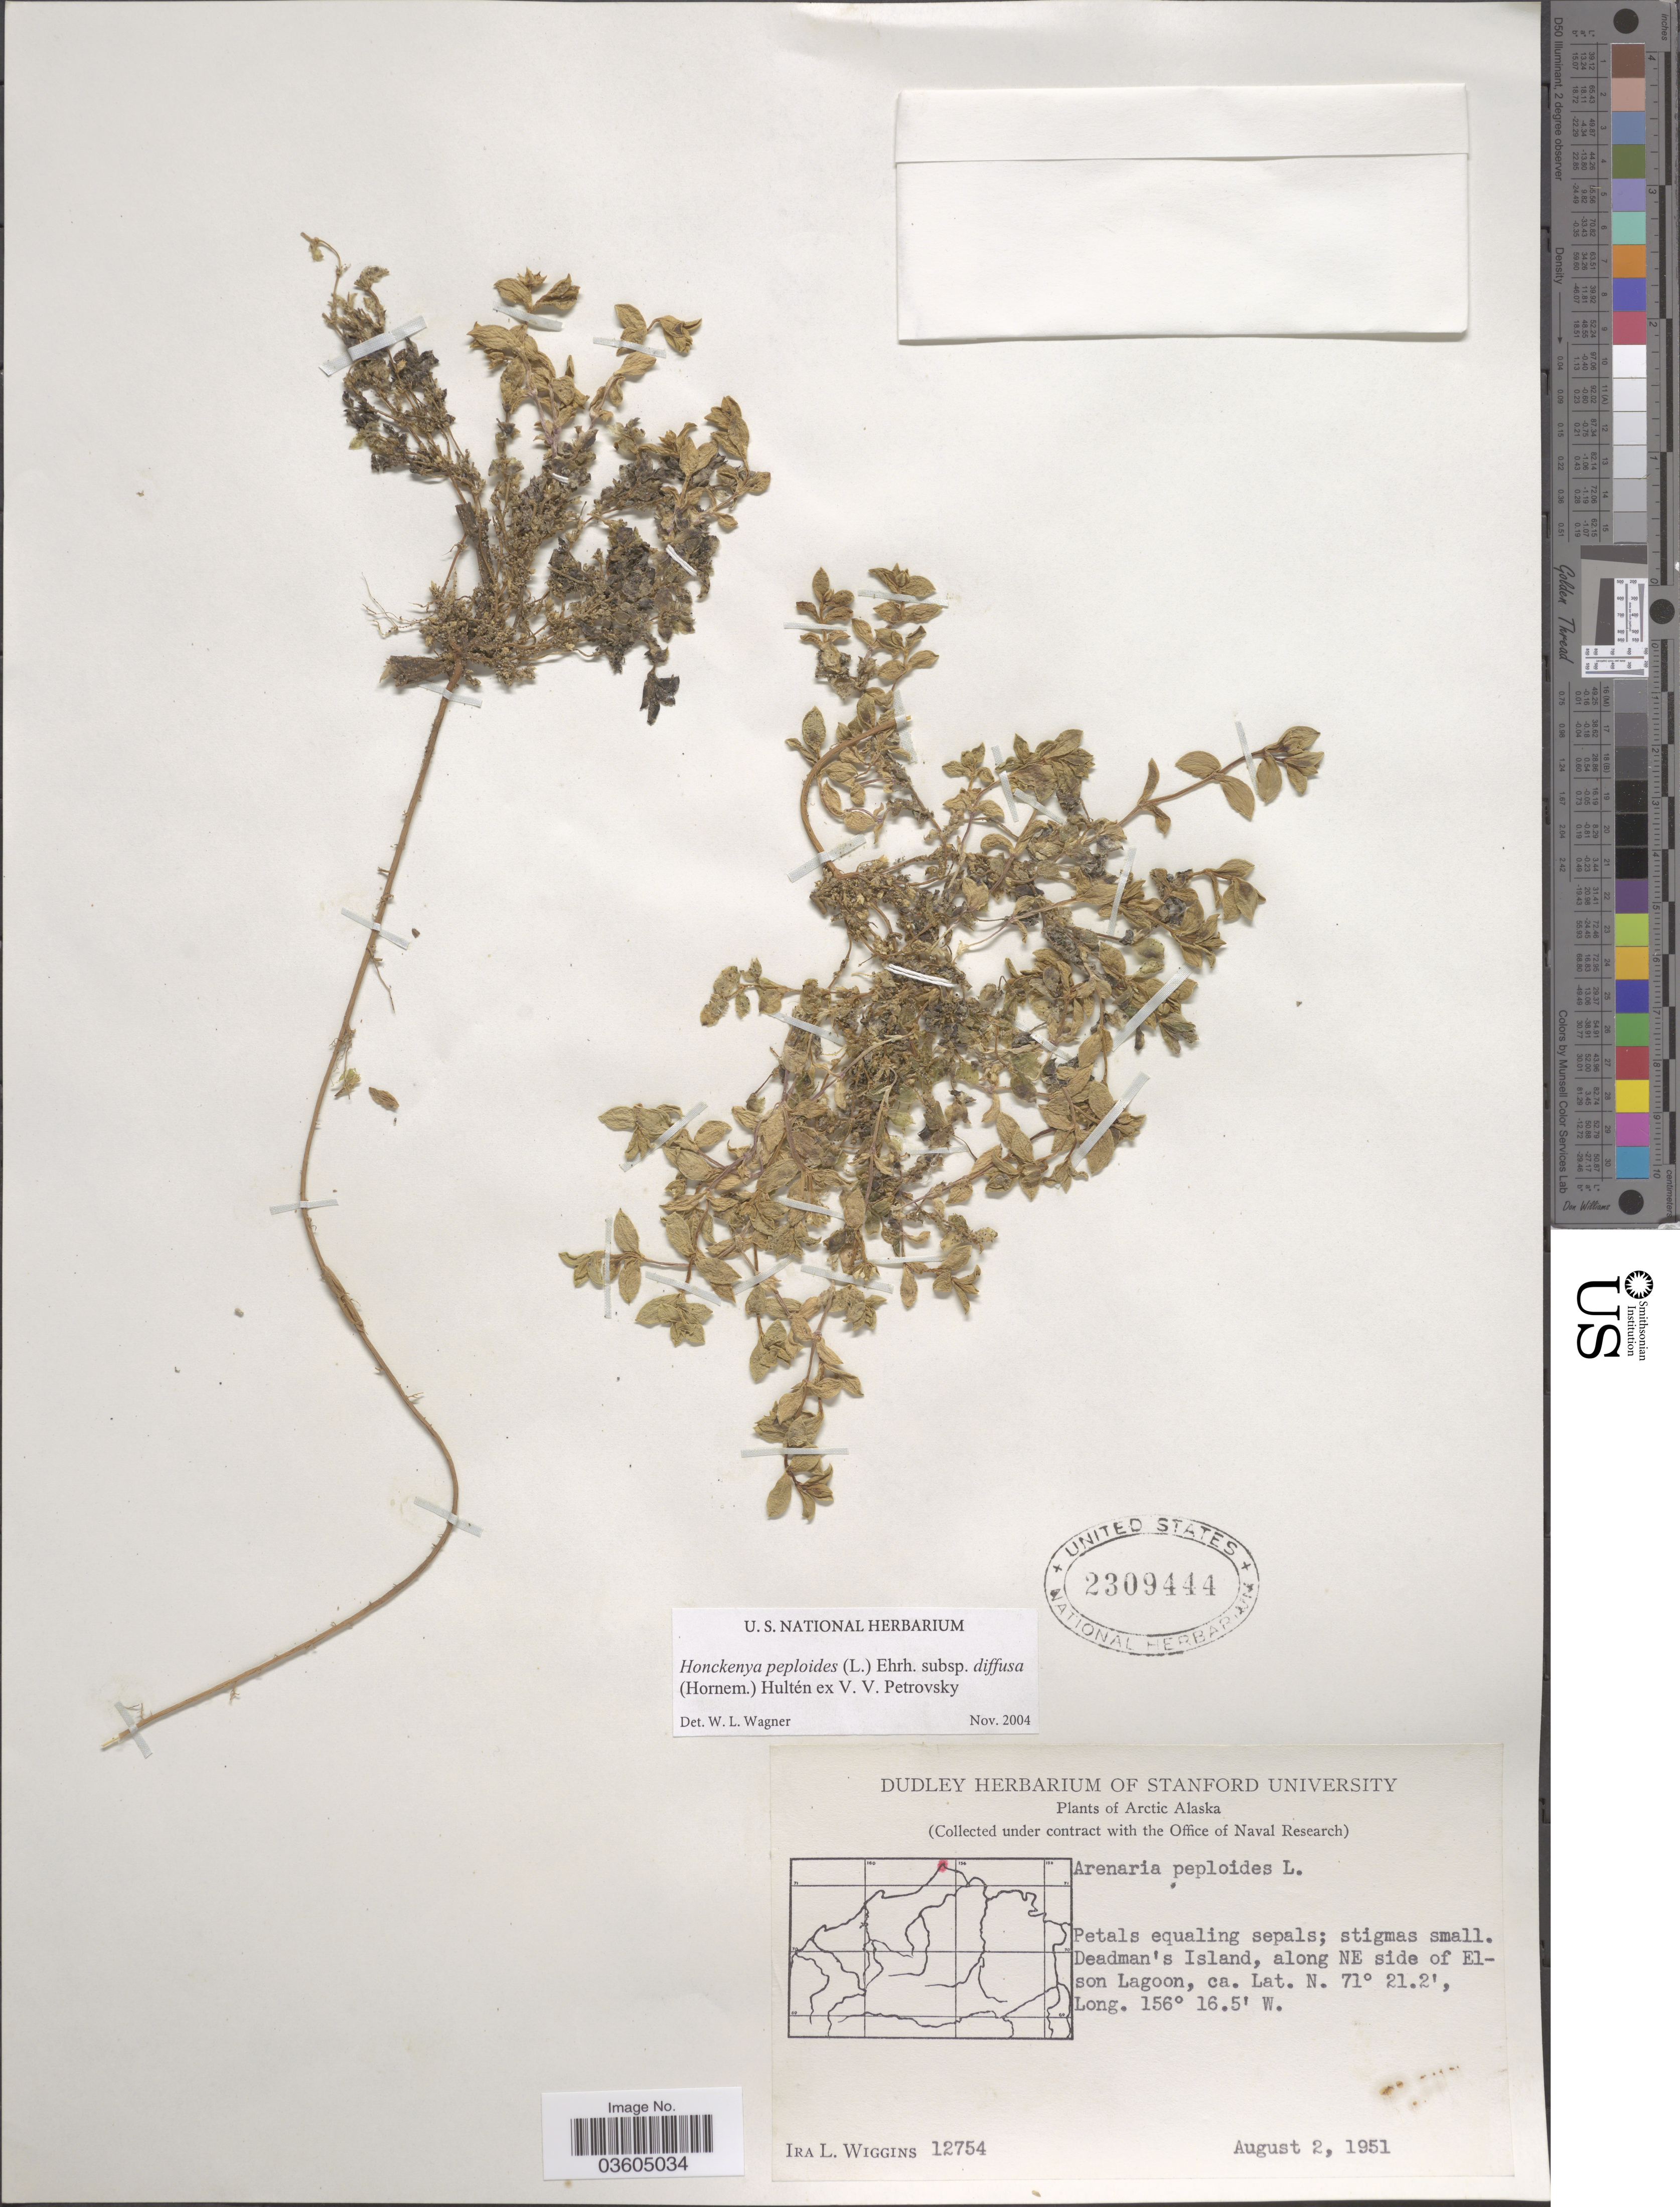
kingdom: Plantae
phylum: Tracheophyta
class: Magnoliopsida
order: Caryophyllales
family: Caryophyllaceae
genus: Honckenya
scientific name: Honckenya peploides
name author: (L.) Ehrh.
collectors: I. L. Wiggins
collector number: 12754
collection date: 1951-08-02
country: United States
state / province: Alaska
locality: Arctic Alaska. Deadman's Island, along NE side of Elson Lagoon.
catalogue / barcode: US 2309444